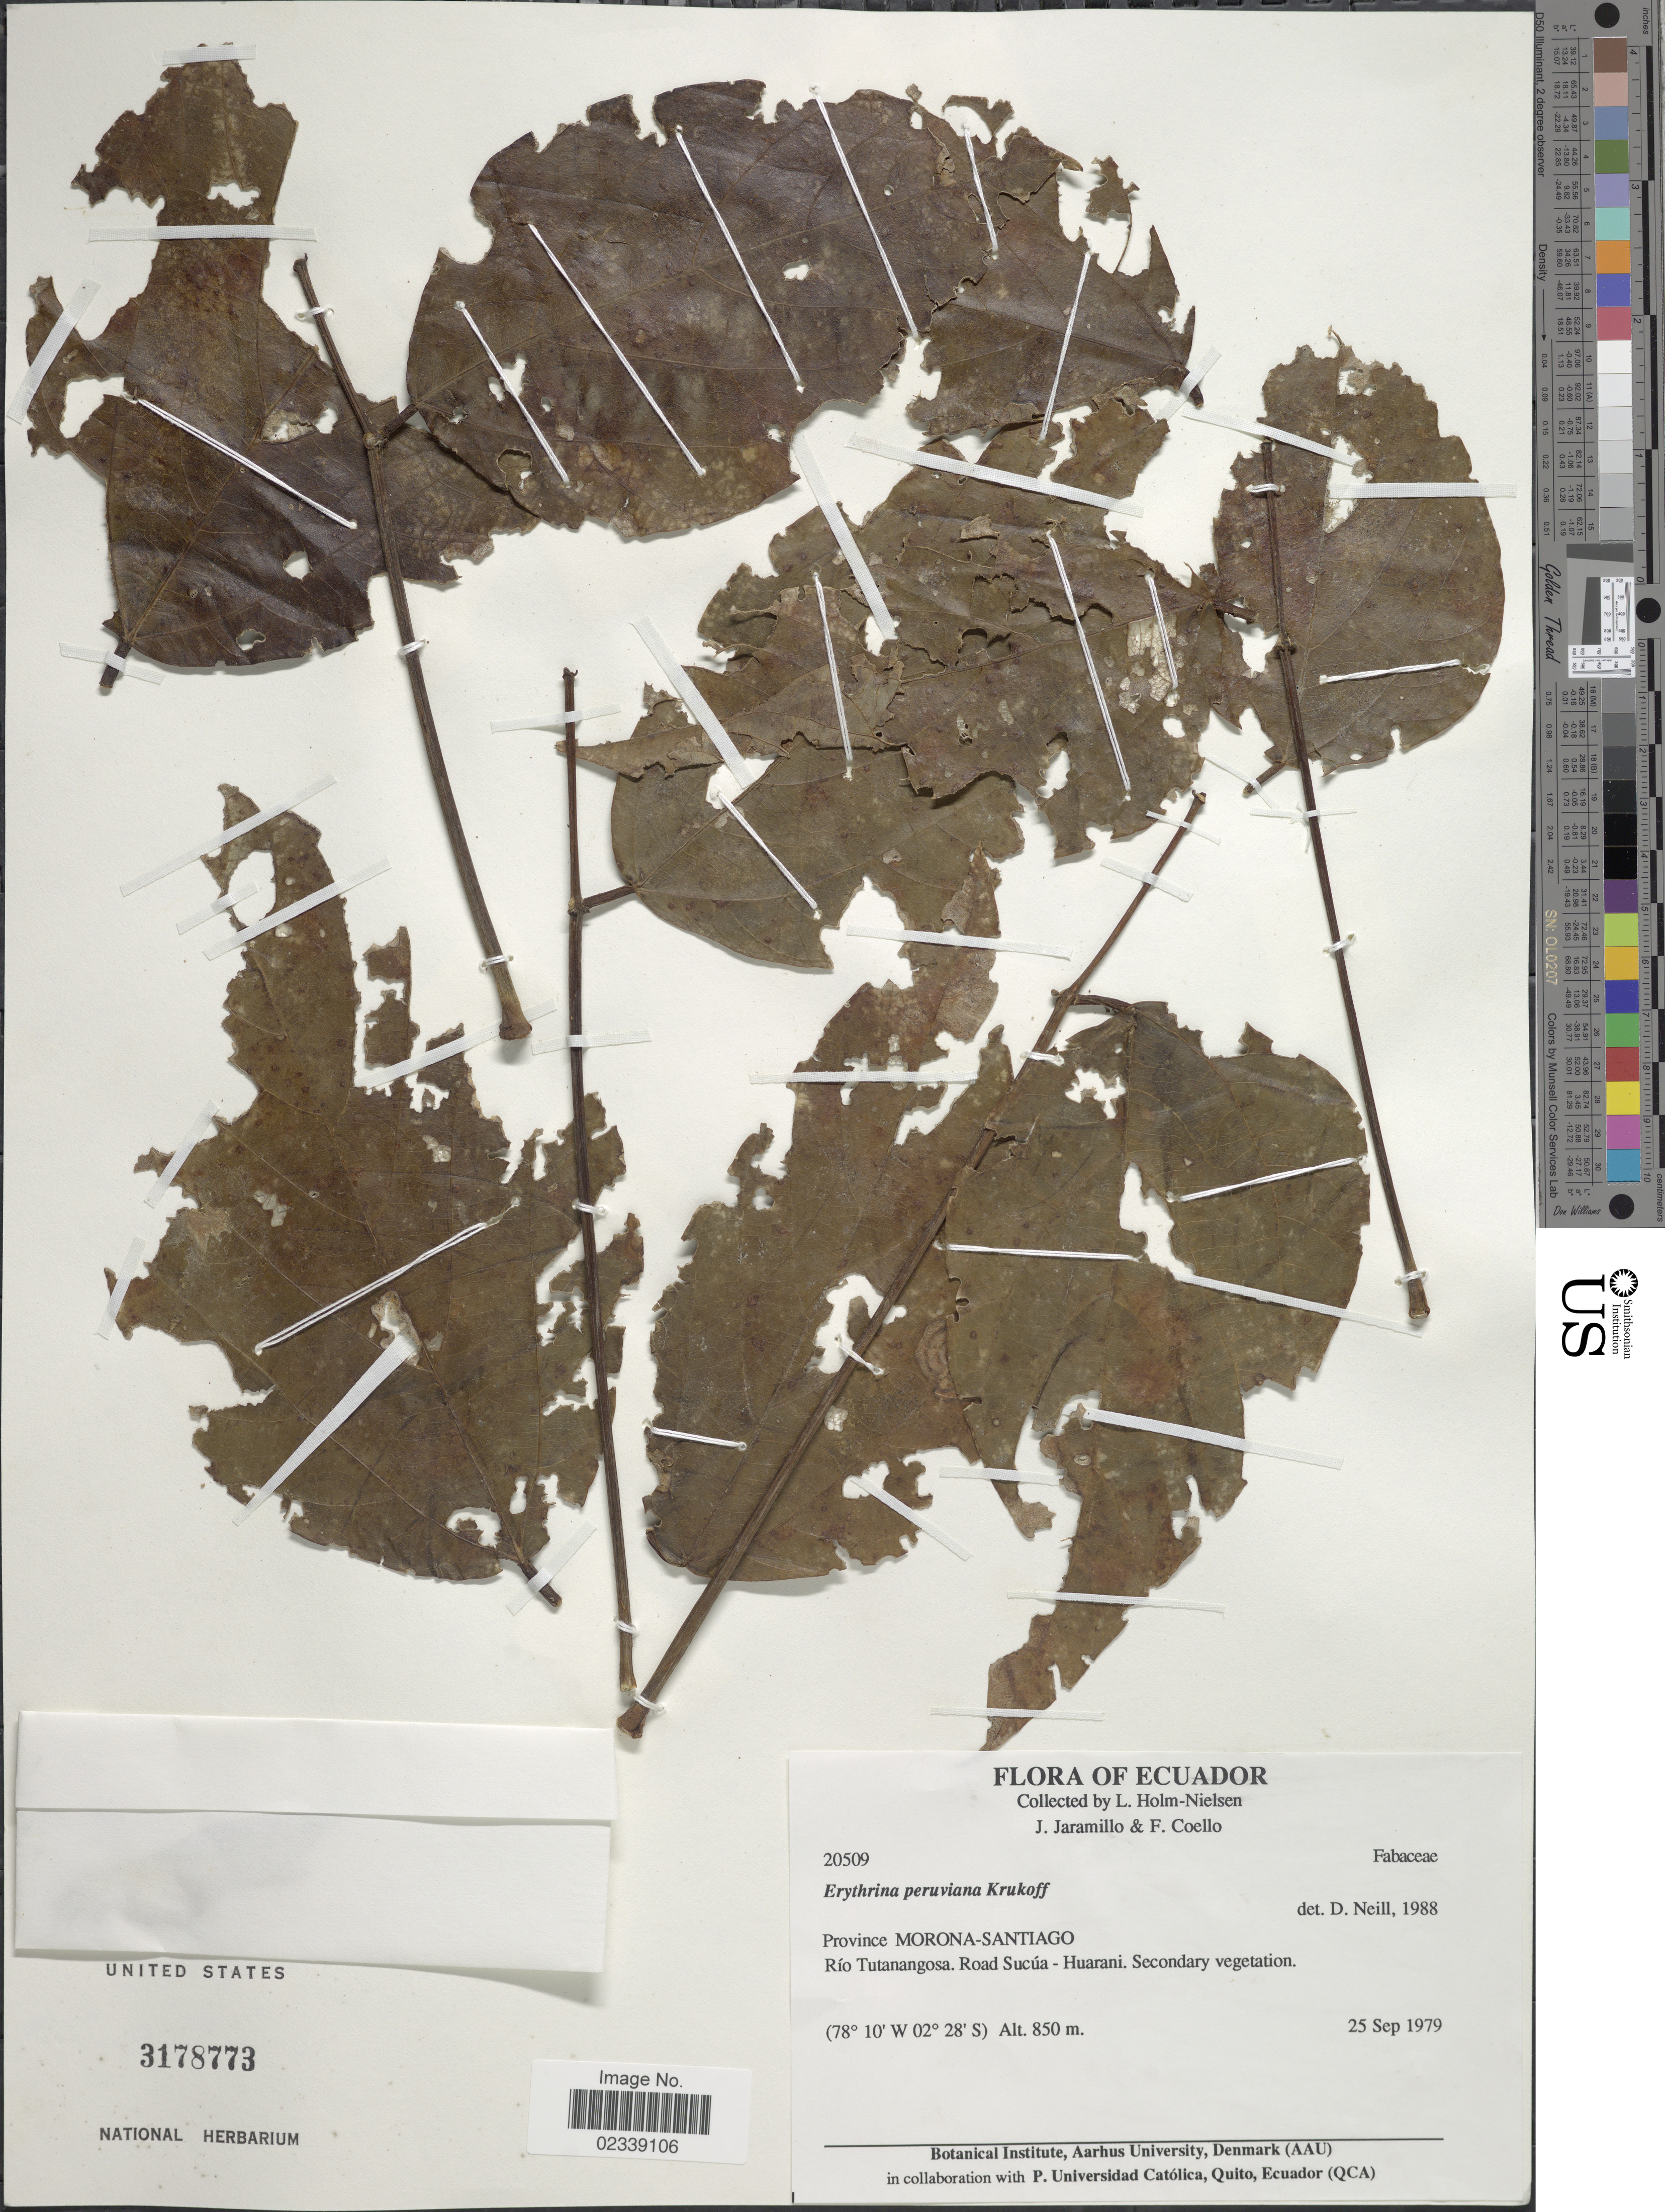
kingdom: Plantae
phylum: Tracheophyta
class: Magnoliopsida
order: Fabales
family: Fabaceae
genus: Erythrina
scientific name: Erythrina peruviana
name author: Krukoff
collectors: L. Holm-Nielsen, J. Jaramillo & F. Coello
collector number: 20509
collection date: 1979-09-25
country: Ecuador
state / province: Morona-Santiago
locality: Rio Tutanagosa, Road Sucua-Huarani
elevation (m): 850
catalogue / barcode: US 3178773